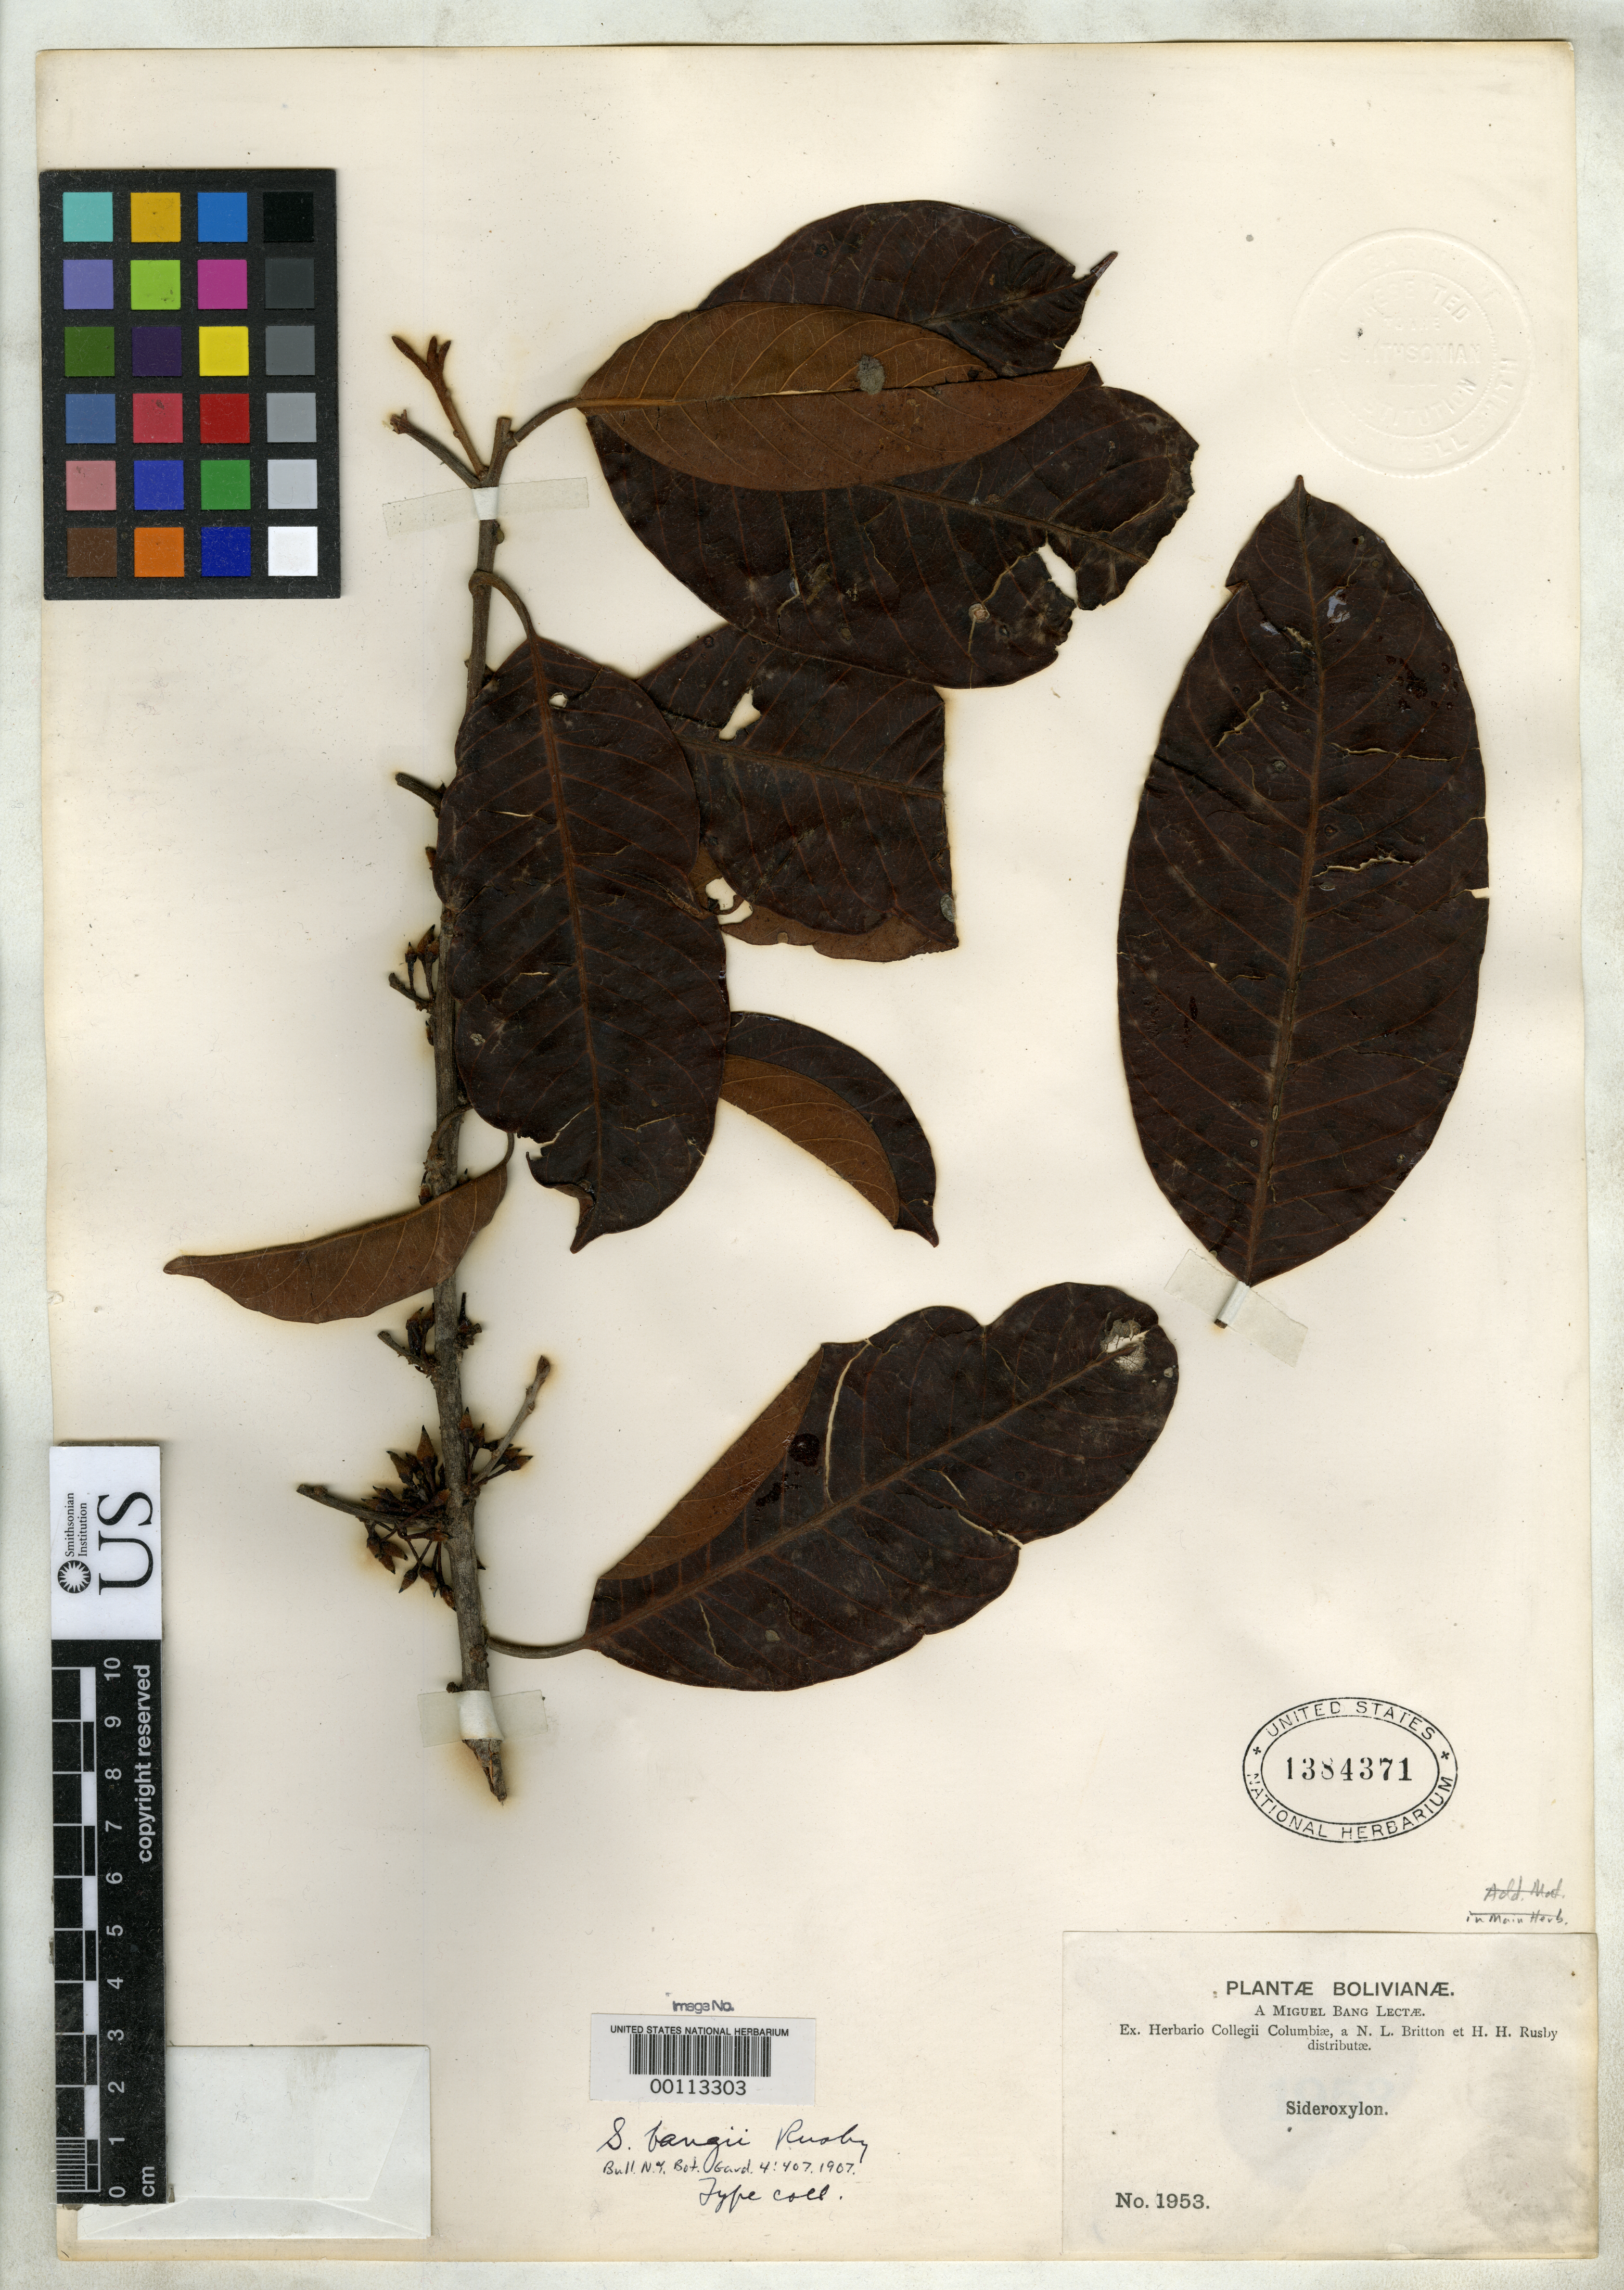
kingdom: Plantae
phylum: Tracheophyta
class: Magnoliopsida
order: Ericales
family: Sapotaceae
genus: Sideroxylon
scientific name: Sideroxylon bangii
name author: Rusby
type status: Isotype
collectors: M. Bang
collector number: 1953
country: Bolivia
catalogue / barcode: US 1384371